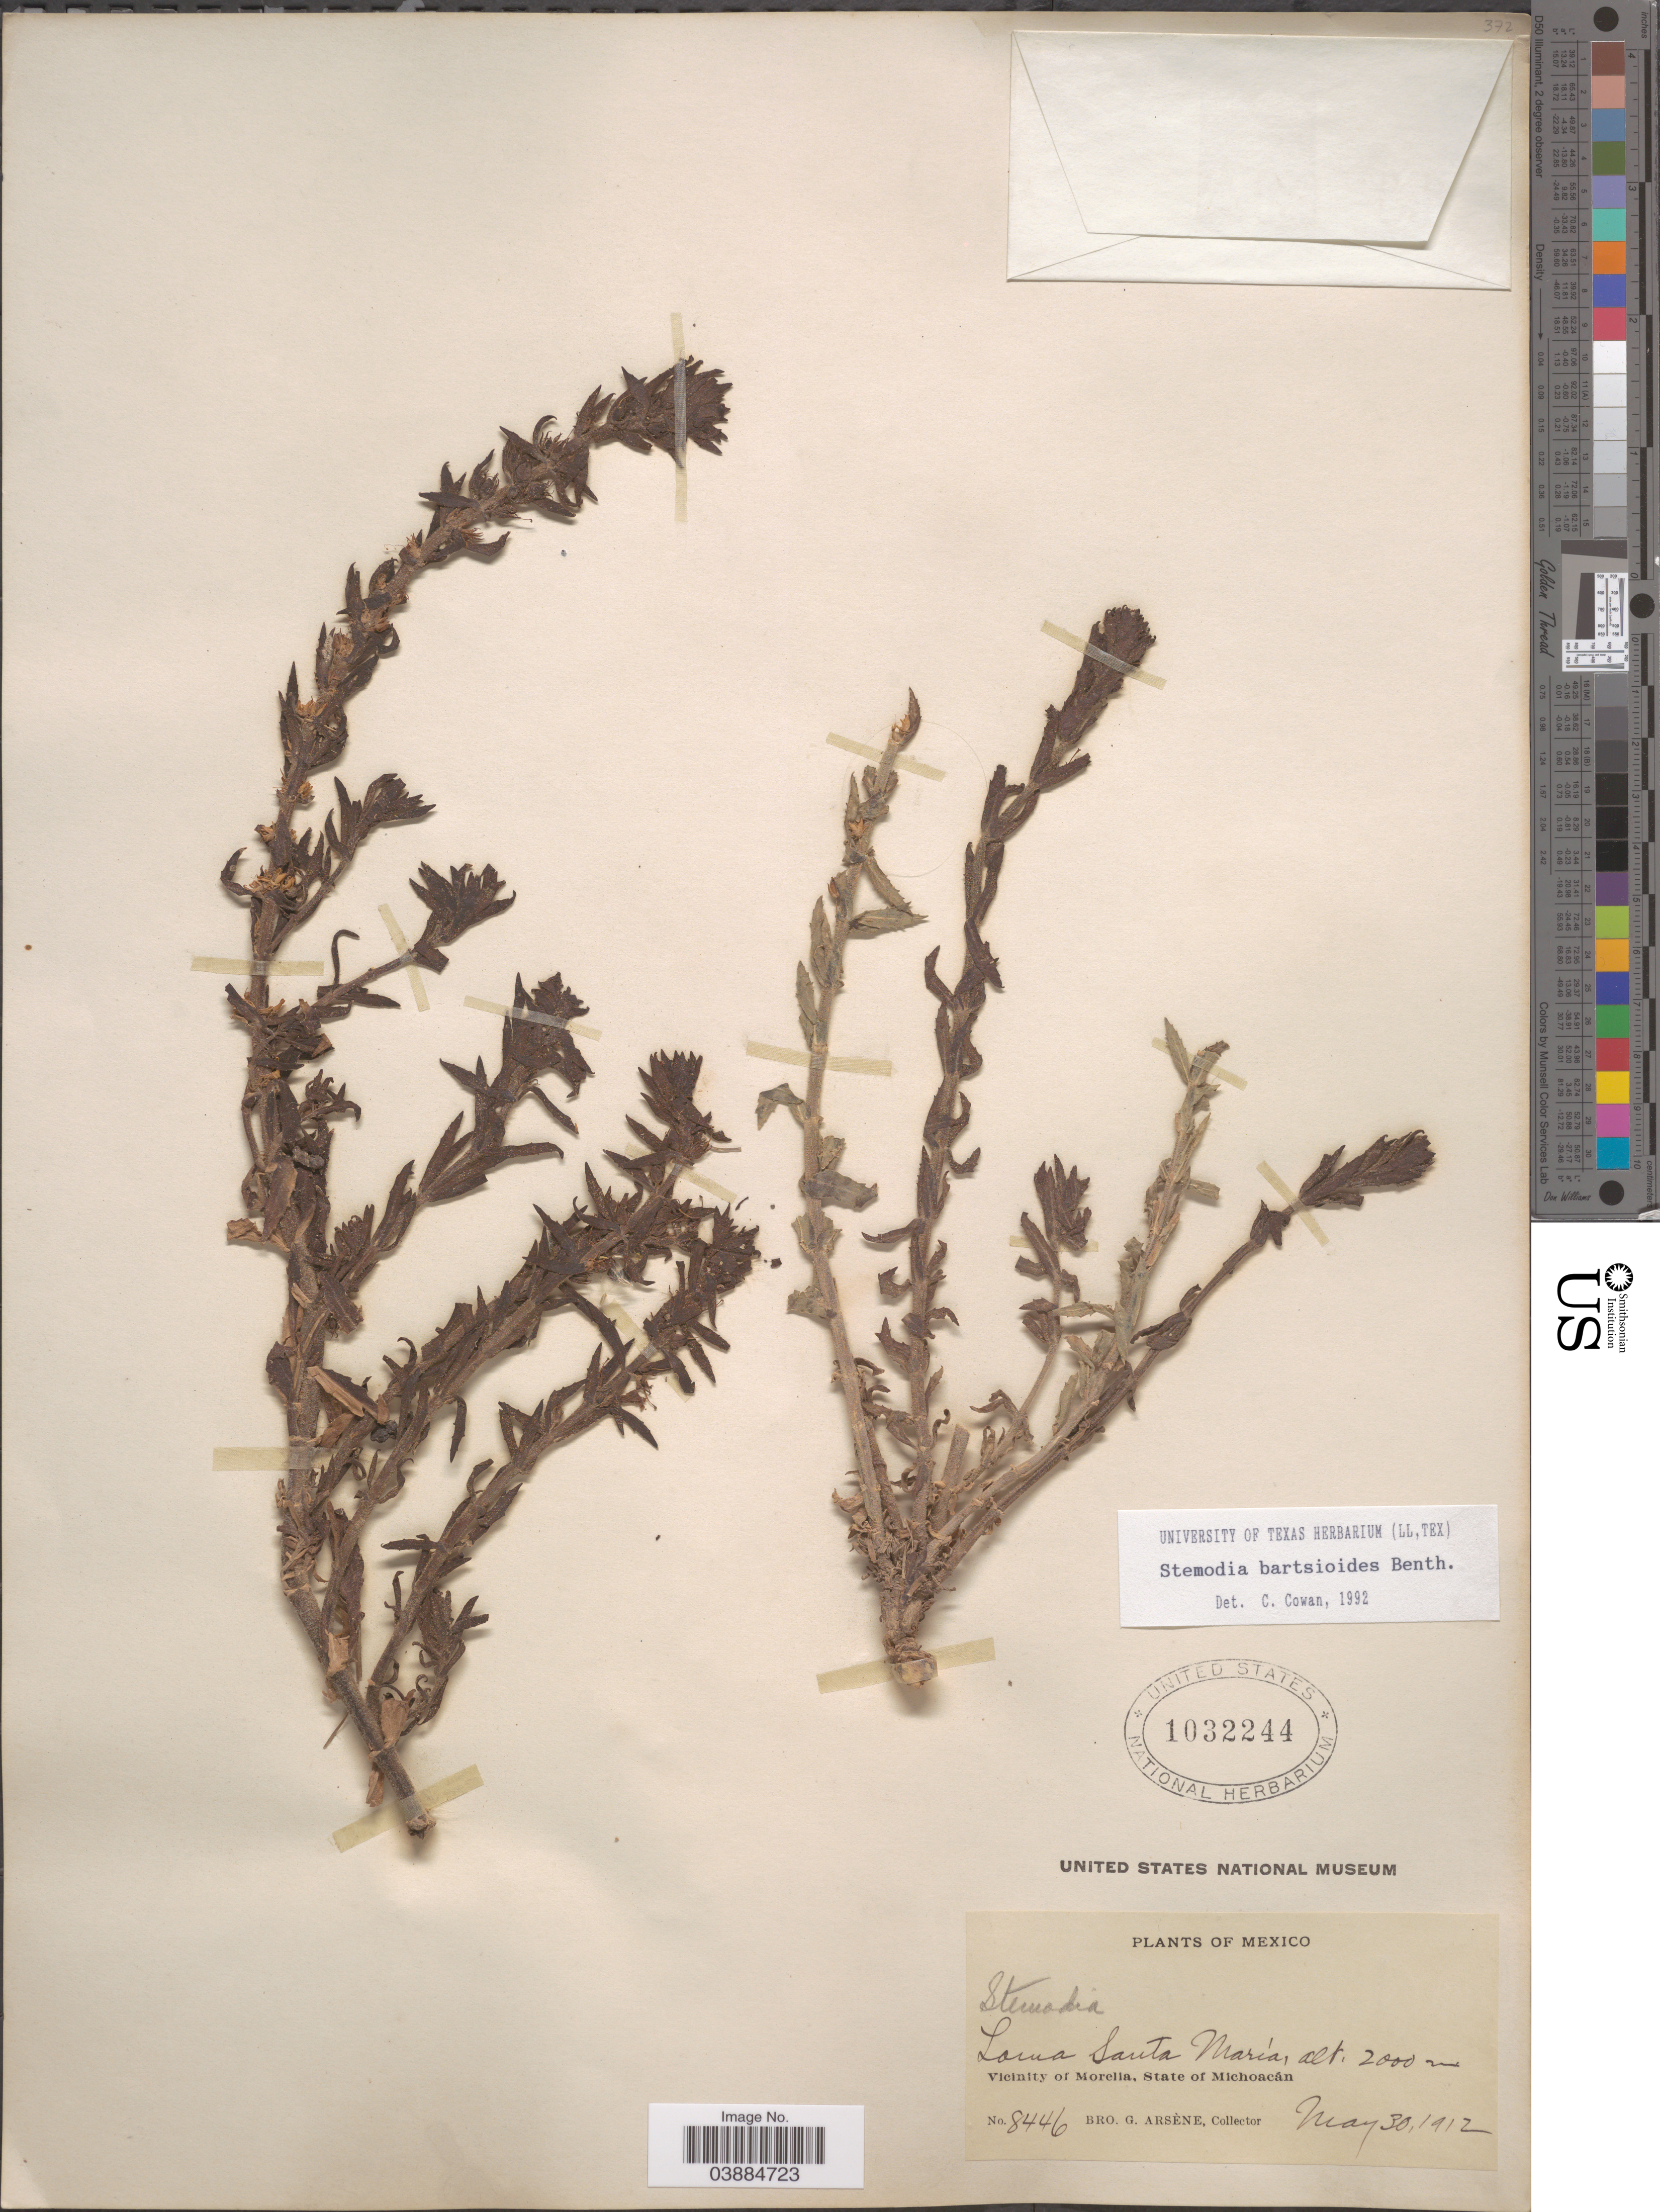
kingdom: Plantae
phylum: Tracheophyta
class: Magnoliopsida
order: Lamiales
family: Plantaginaceae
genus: Stemodia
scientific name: Stemodia bartsioides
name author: Benth.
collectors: Bro. G. Arsène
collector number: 8446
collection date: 1912-05-30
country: Mexico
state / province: Michoacán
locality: Loma Santa María. Vicinity of Morelia.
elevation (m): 2000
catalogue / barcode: US 1032244